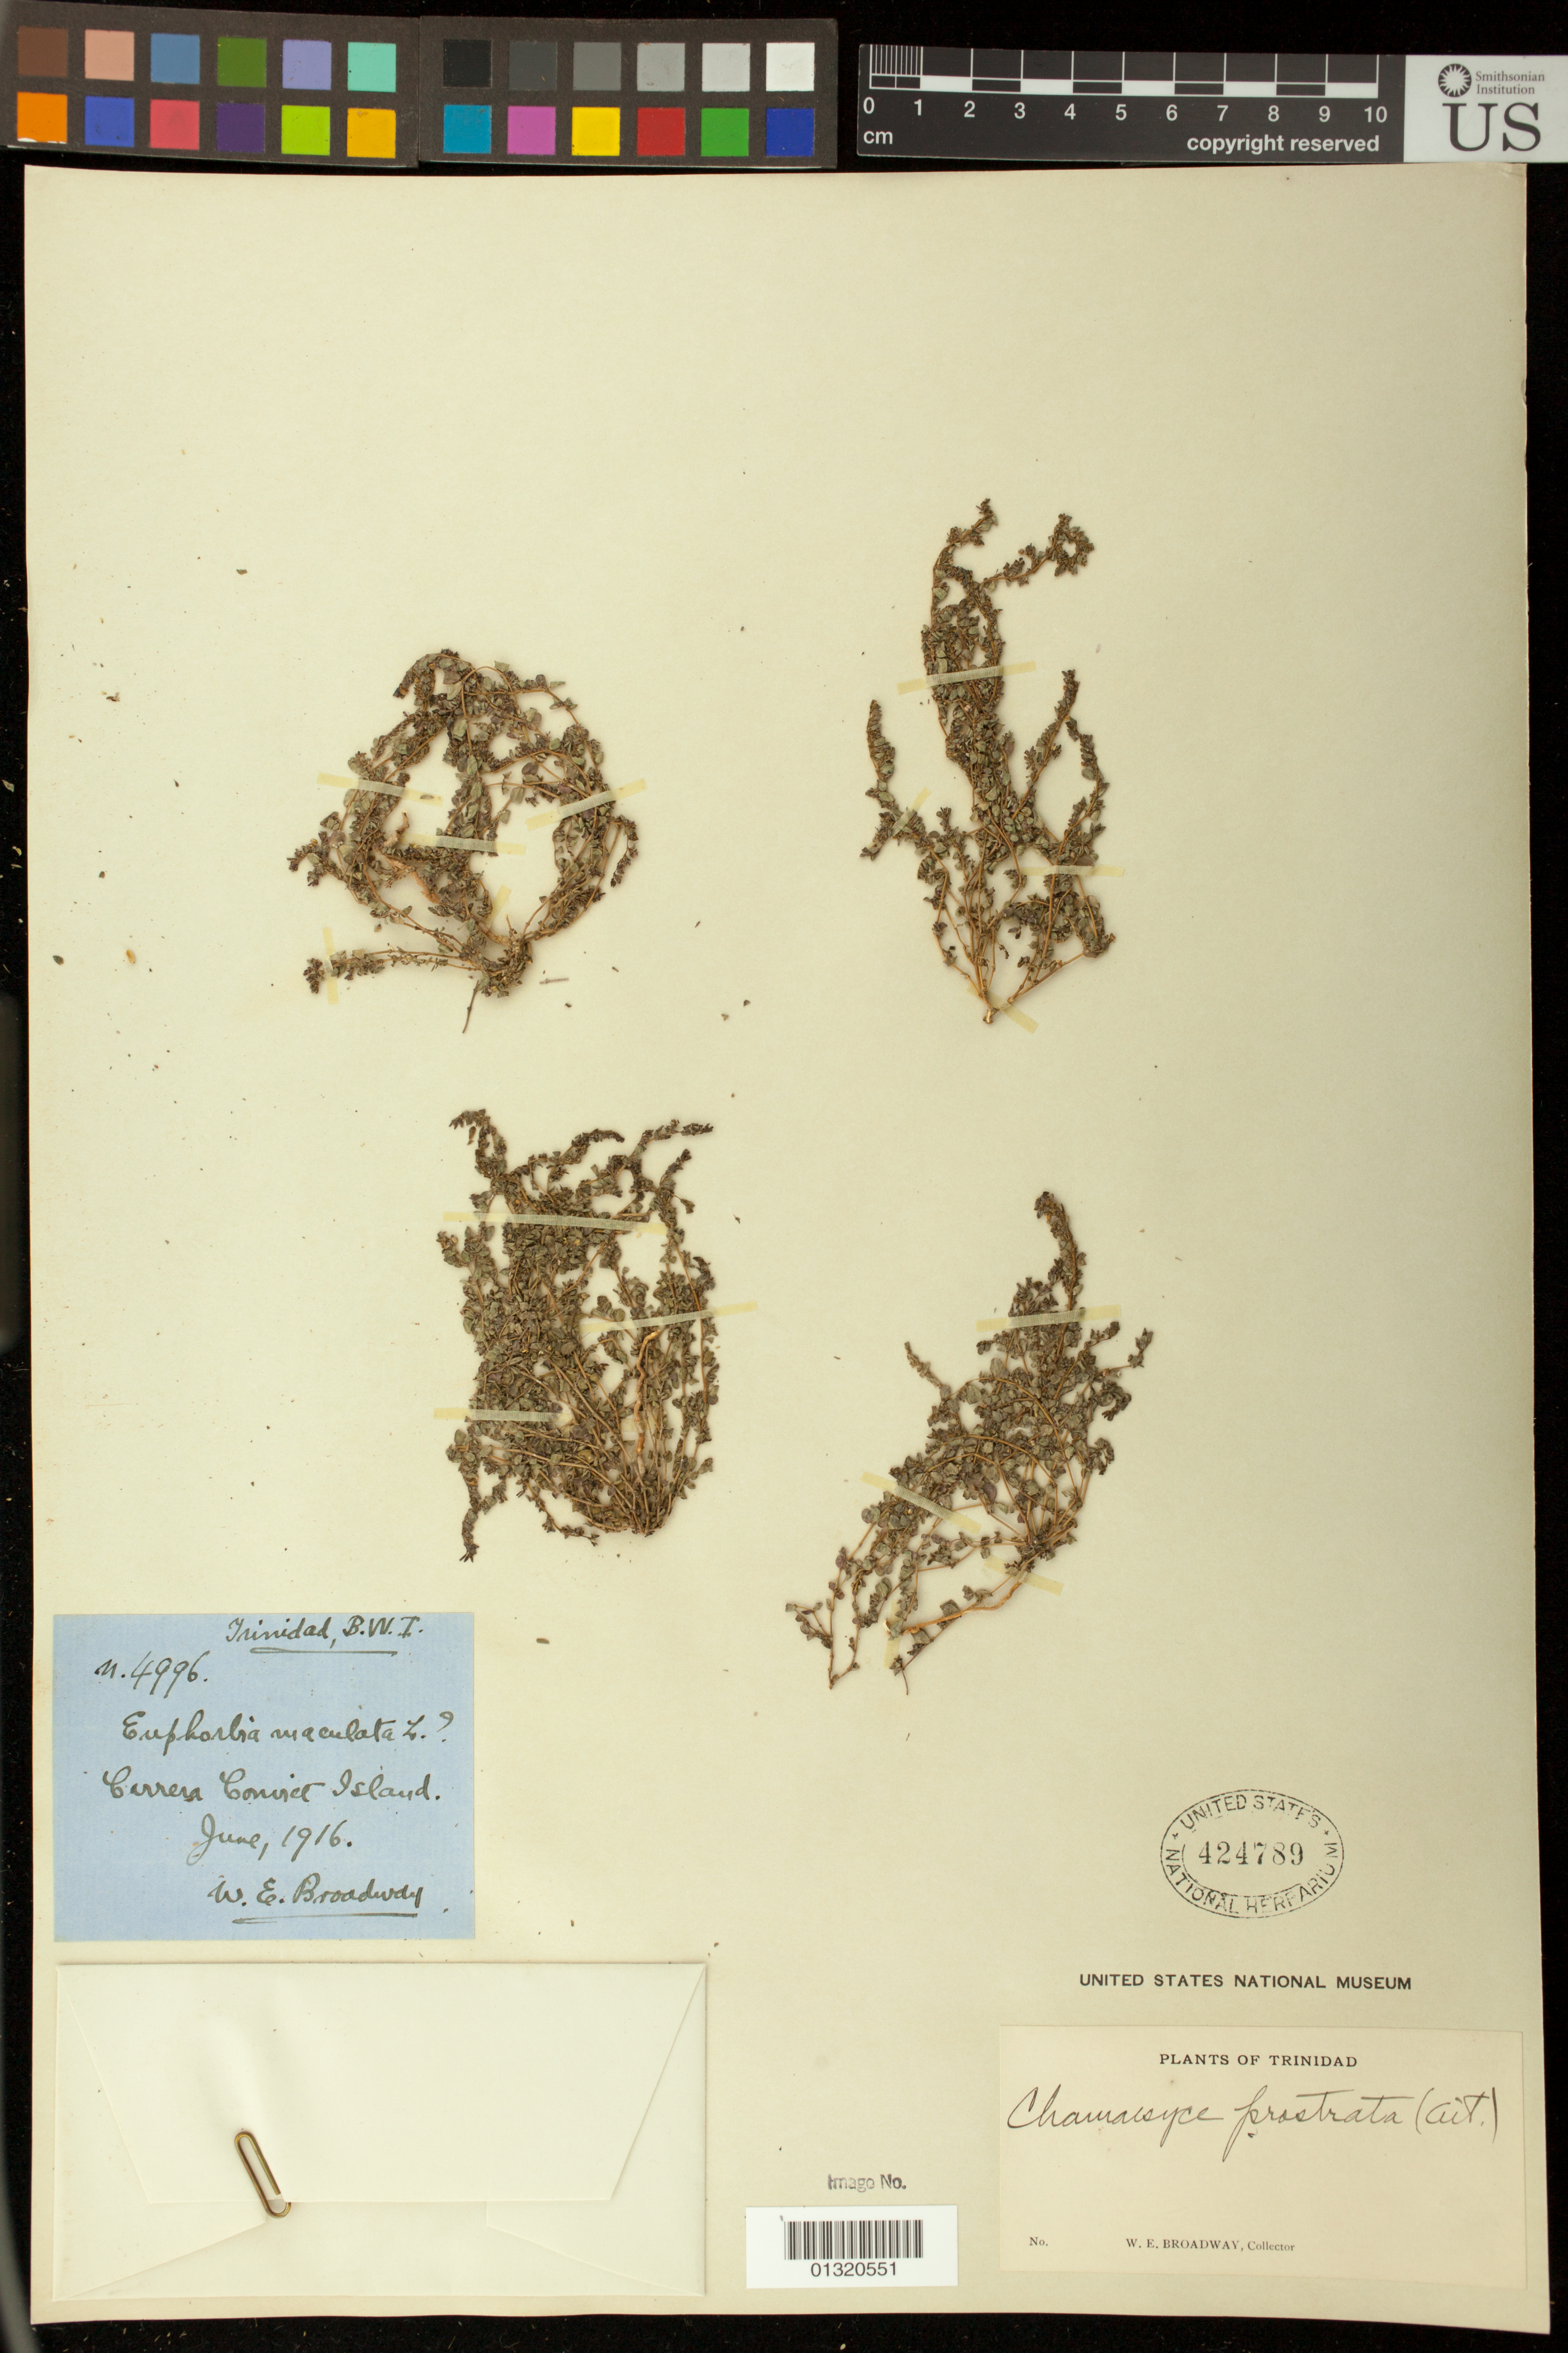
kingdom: Plantae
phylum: Tracheophyta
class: Magnoliopsida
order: Malpighiales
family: Euphorbiaceae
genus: Euphorbia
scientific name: Euphorbia prostrata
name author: Aiton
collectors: W. E. Broadway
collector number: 4996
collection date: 1916-06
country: Trinidad and Tobago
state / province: Trinidad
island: Trinidad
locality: Carrera Convict Island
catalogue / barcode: US 424789